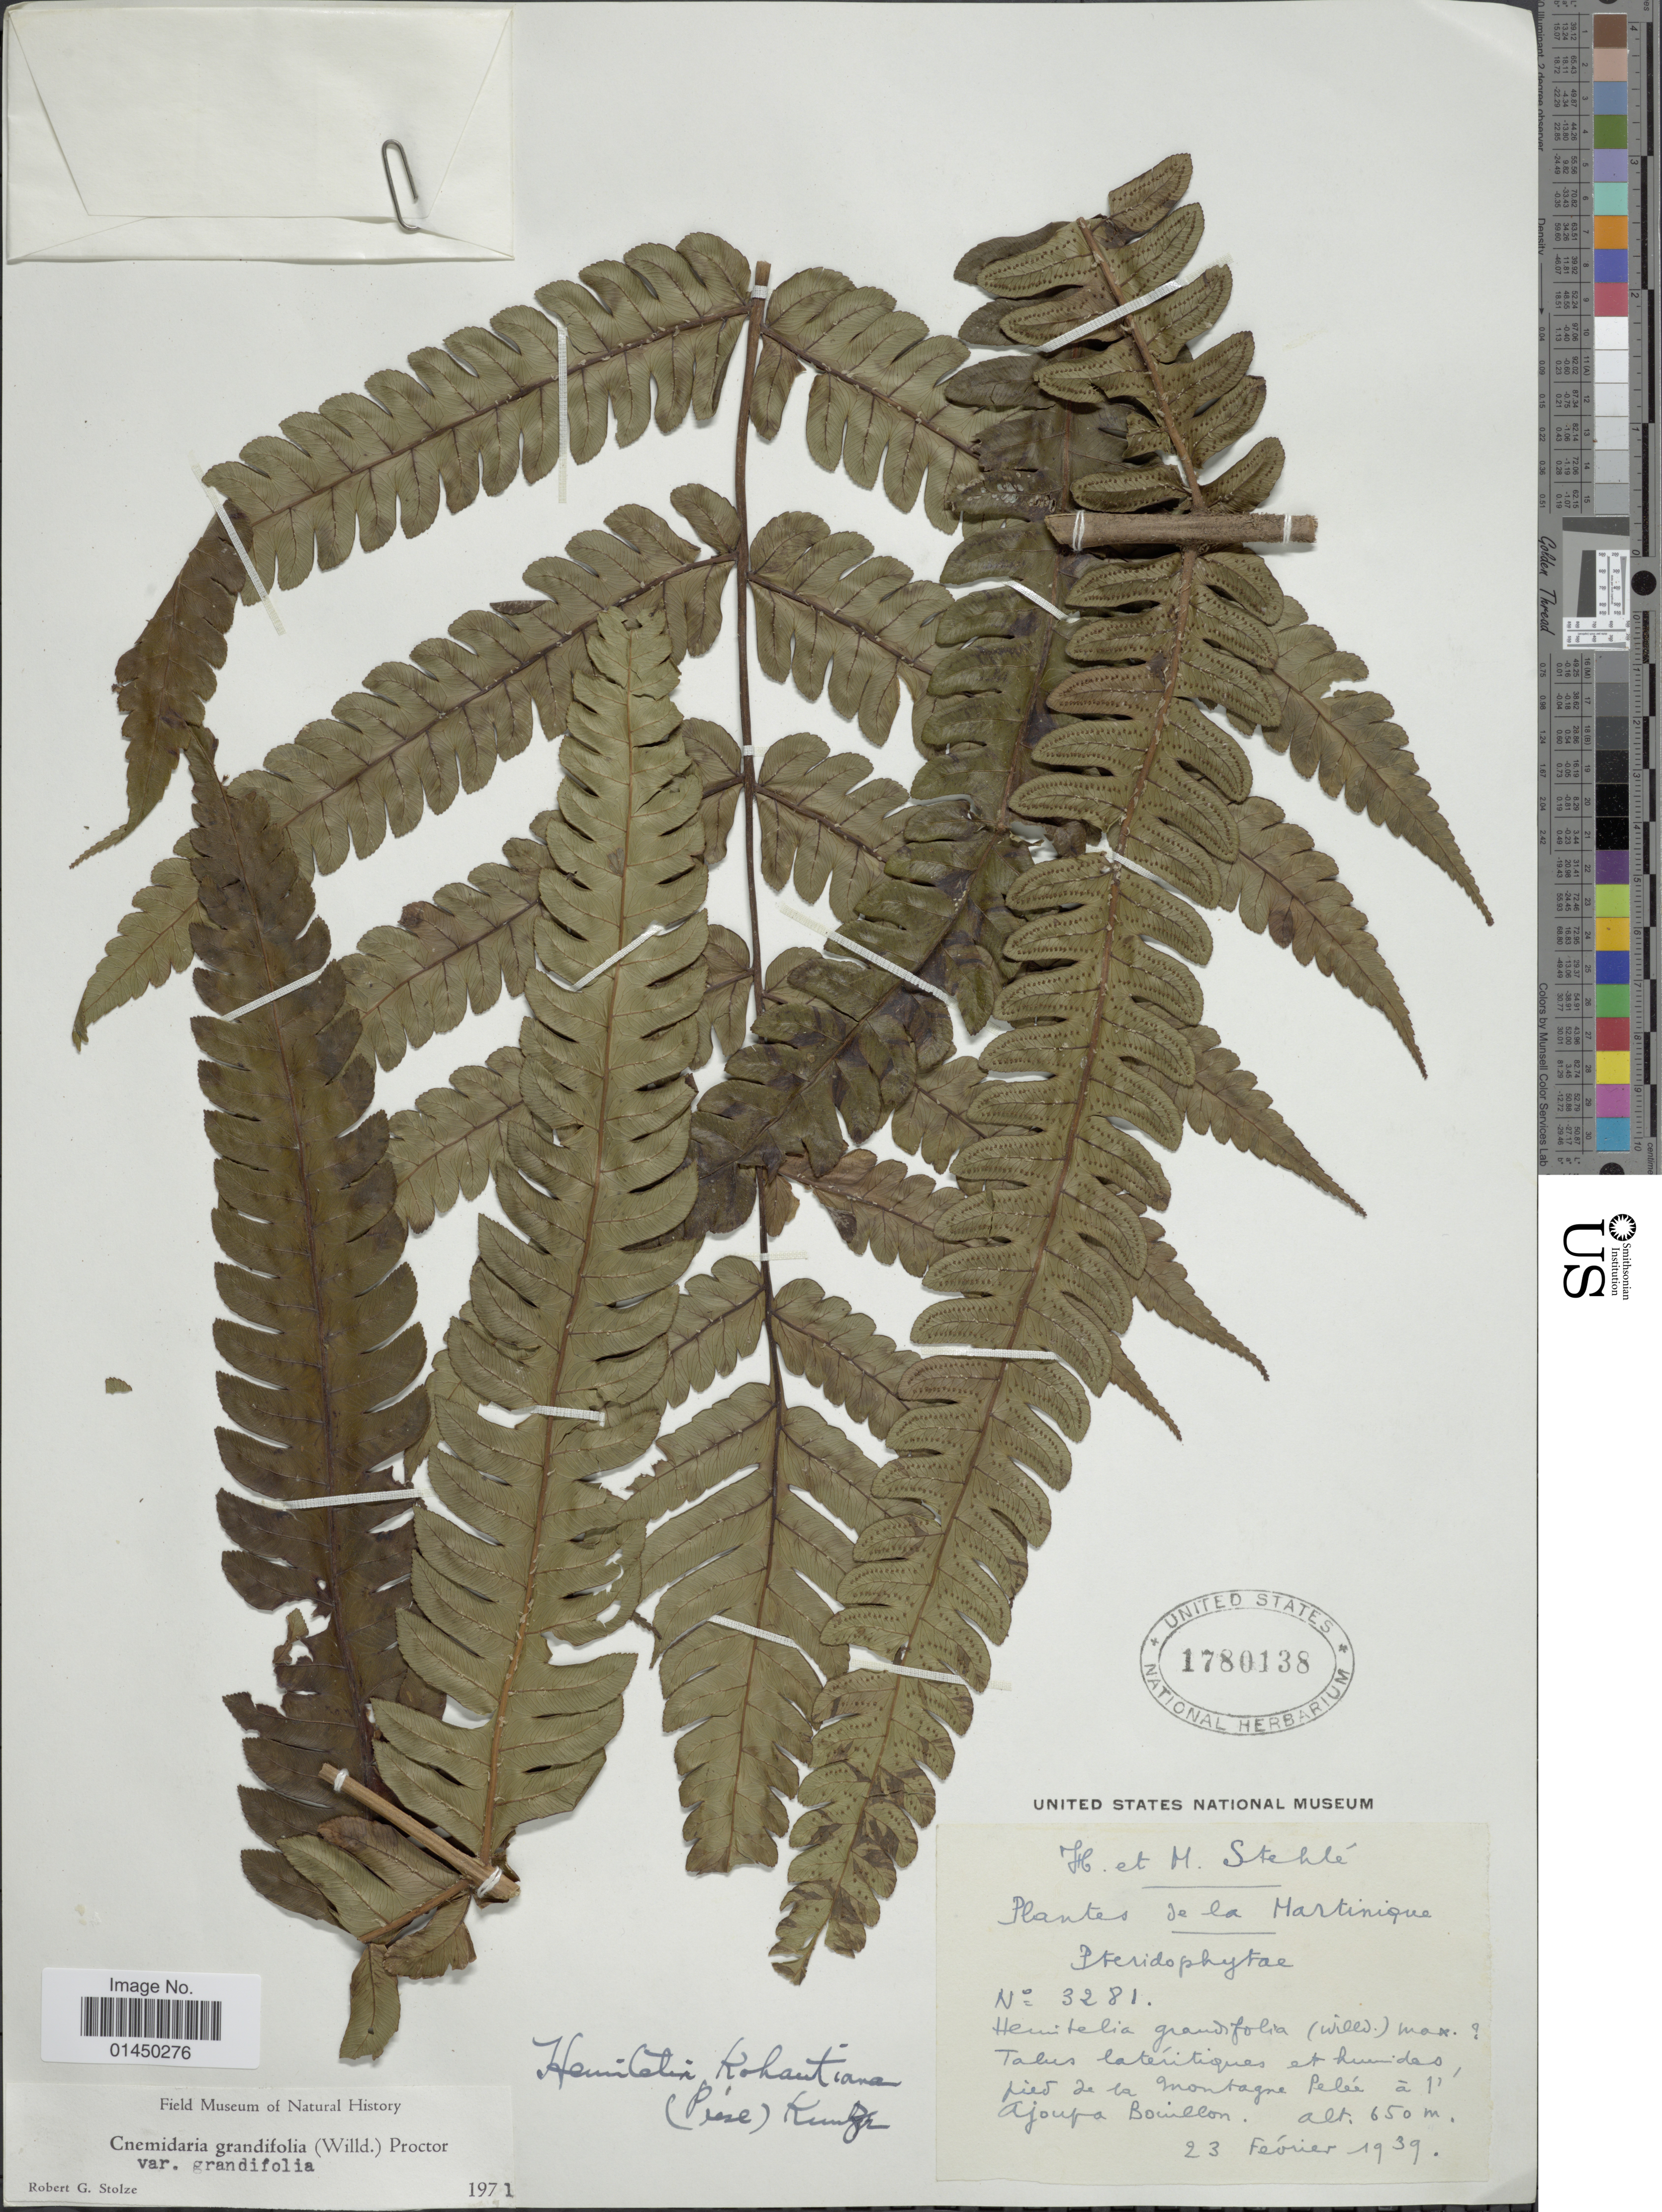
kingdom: Plantae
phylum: Tracheophyta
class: Polypodiopsida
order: Cyatheales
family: Cyatheaceae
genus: Cyathea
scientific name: Cyathea grandifolia var. grandifolia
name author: Willd.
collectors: H. Stehlé & M. Stehlé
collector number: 3281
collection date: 1939-02-23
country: Martinique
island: Martinique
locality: Près de la Montagne Pelée, Ajoupa Bouillon.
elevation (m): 650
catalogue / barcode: US 1780138